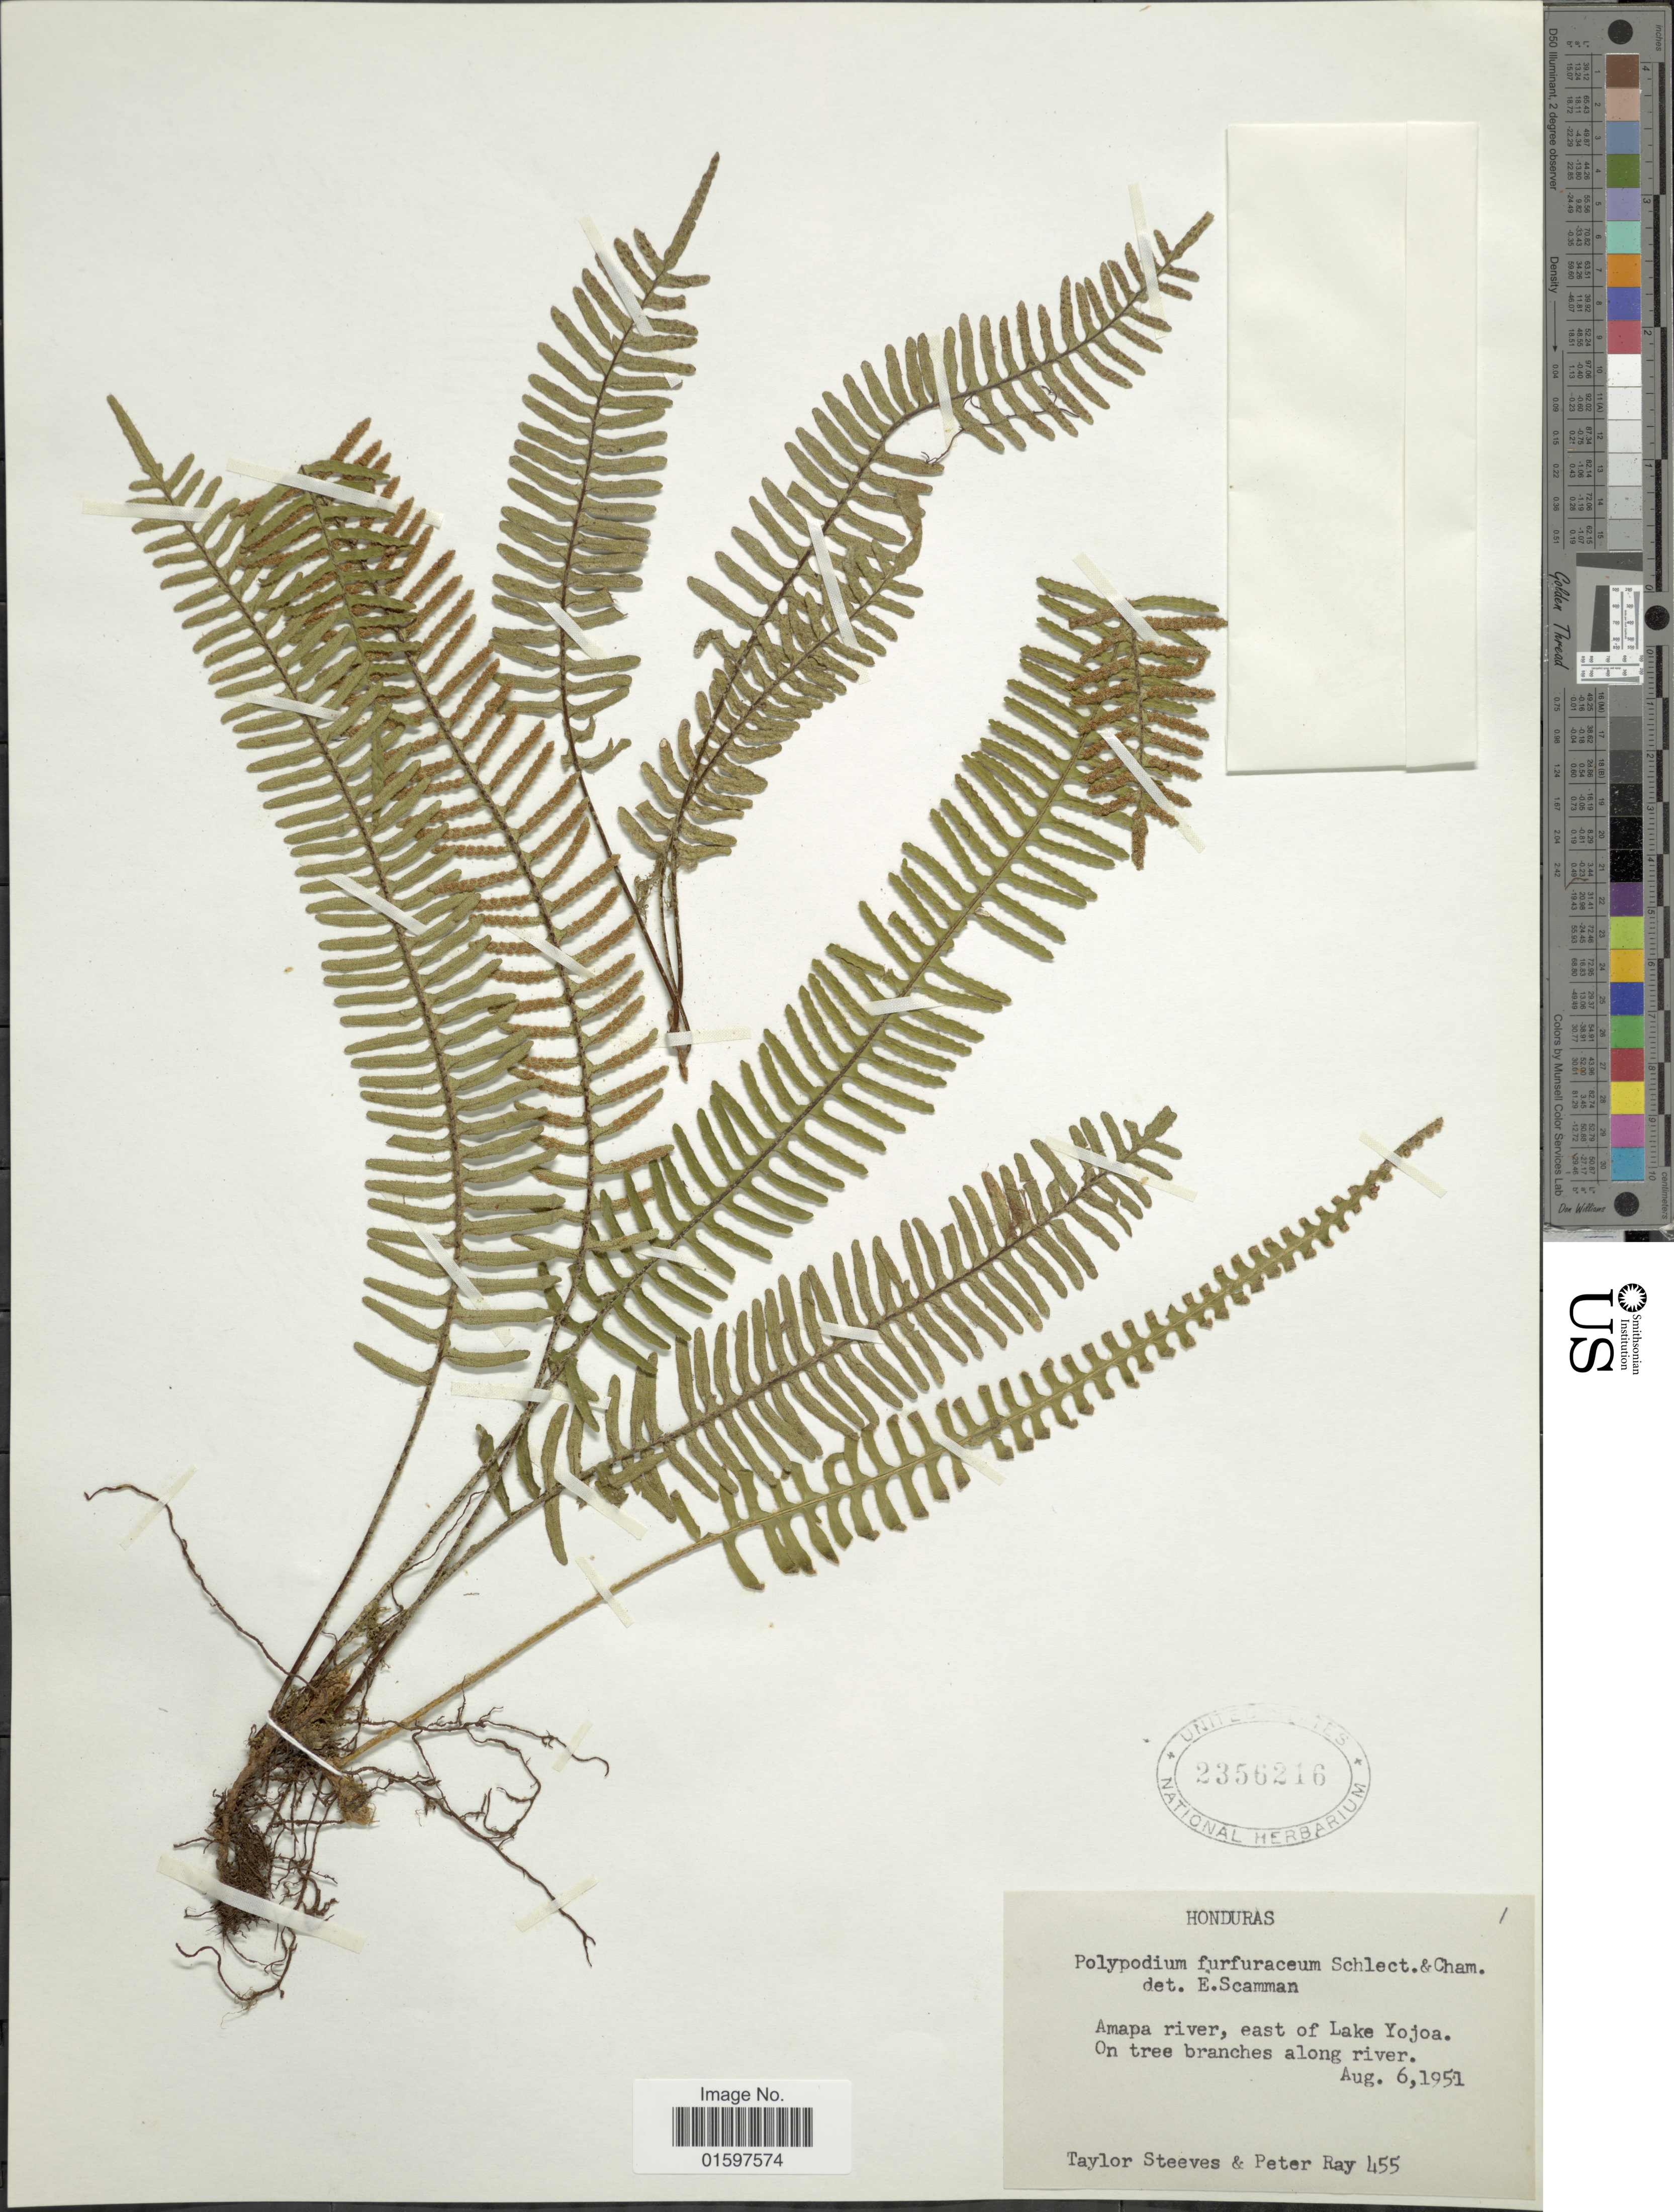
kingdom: Plantae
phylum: Tracheophyta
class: Polypodiopsida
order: Polypodiales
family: Polypodiaceae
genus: Pleopeltis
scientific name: Pleopeltis furfuracea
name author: (Schltdl. & Cham.) A.R. Sm. & Tejero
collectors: T. Steeves & P. Ray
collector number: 455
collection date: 1951-08-06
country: Honduras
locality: Amapa river, east of Lake Yojoa, on tree branches along river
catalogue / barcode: US 2356216